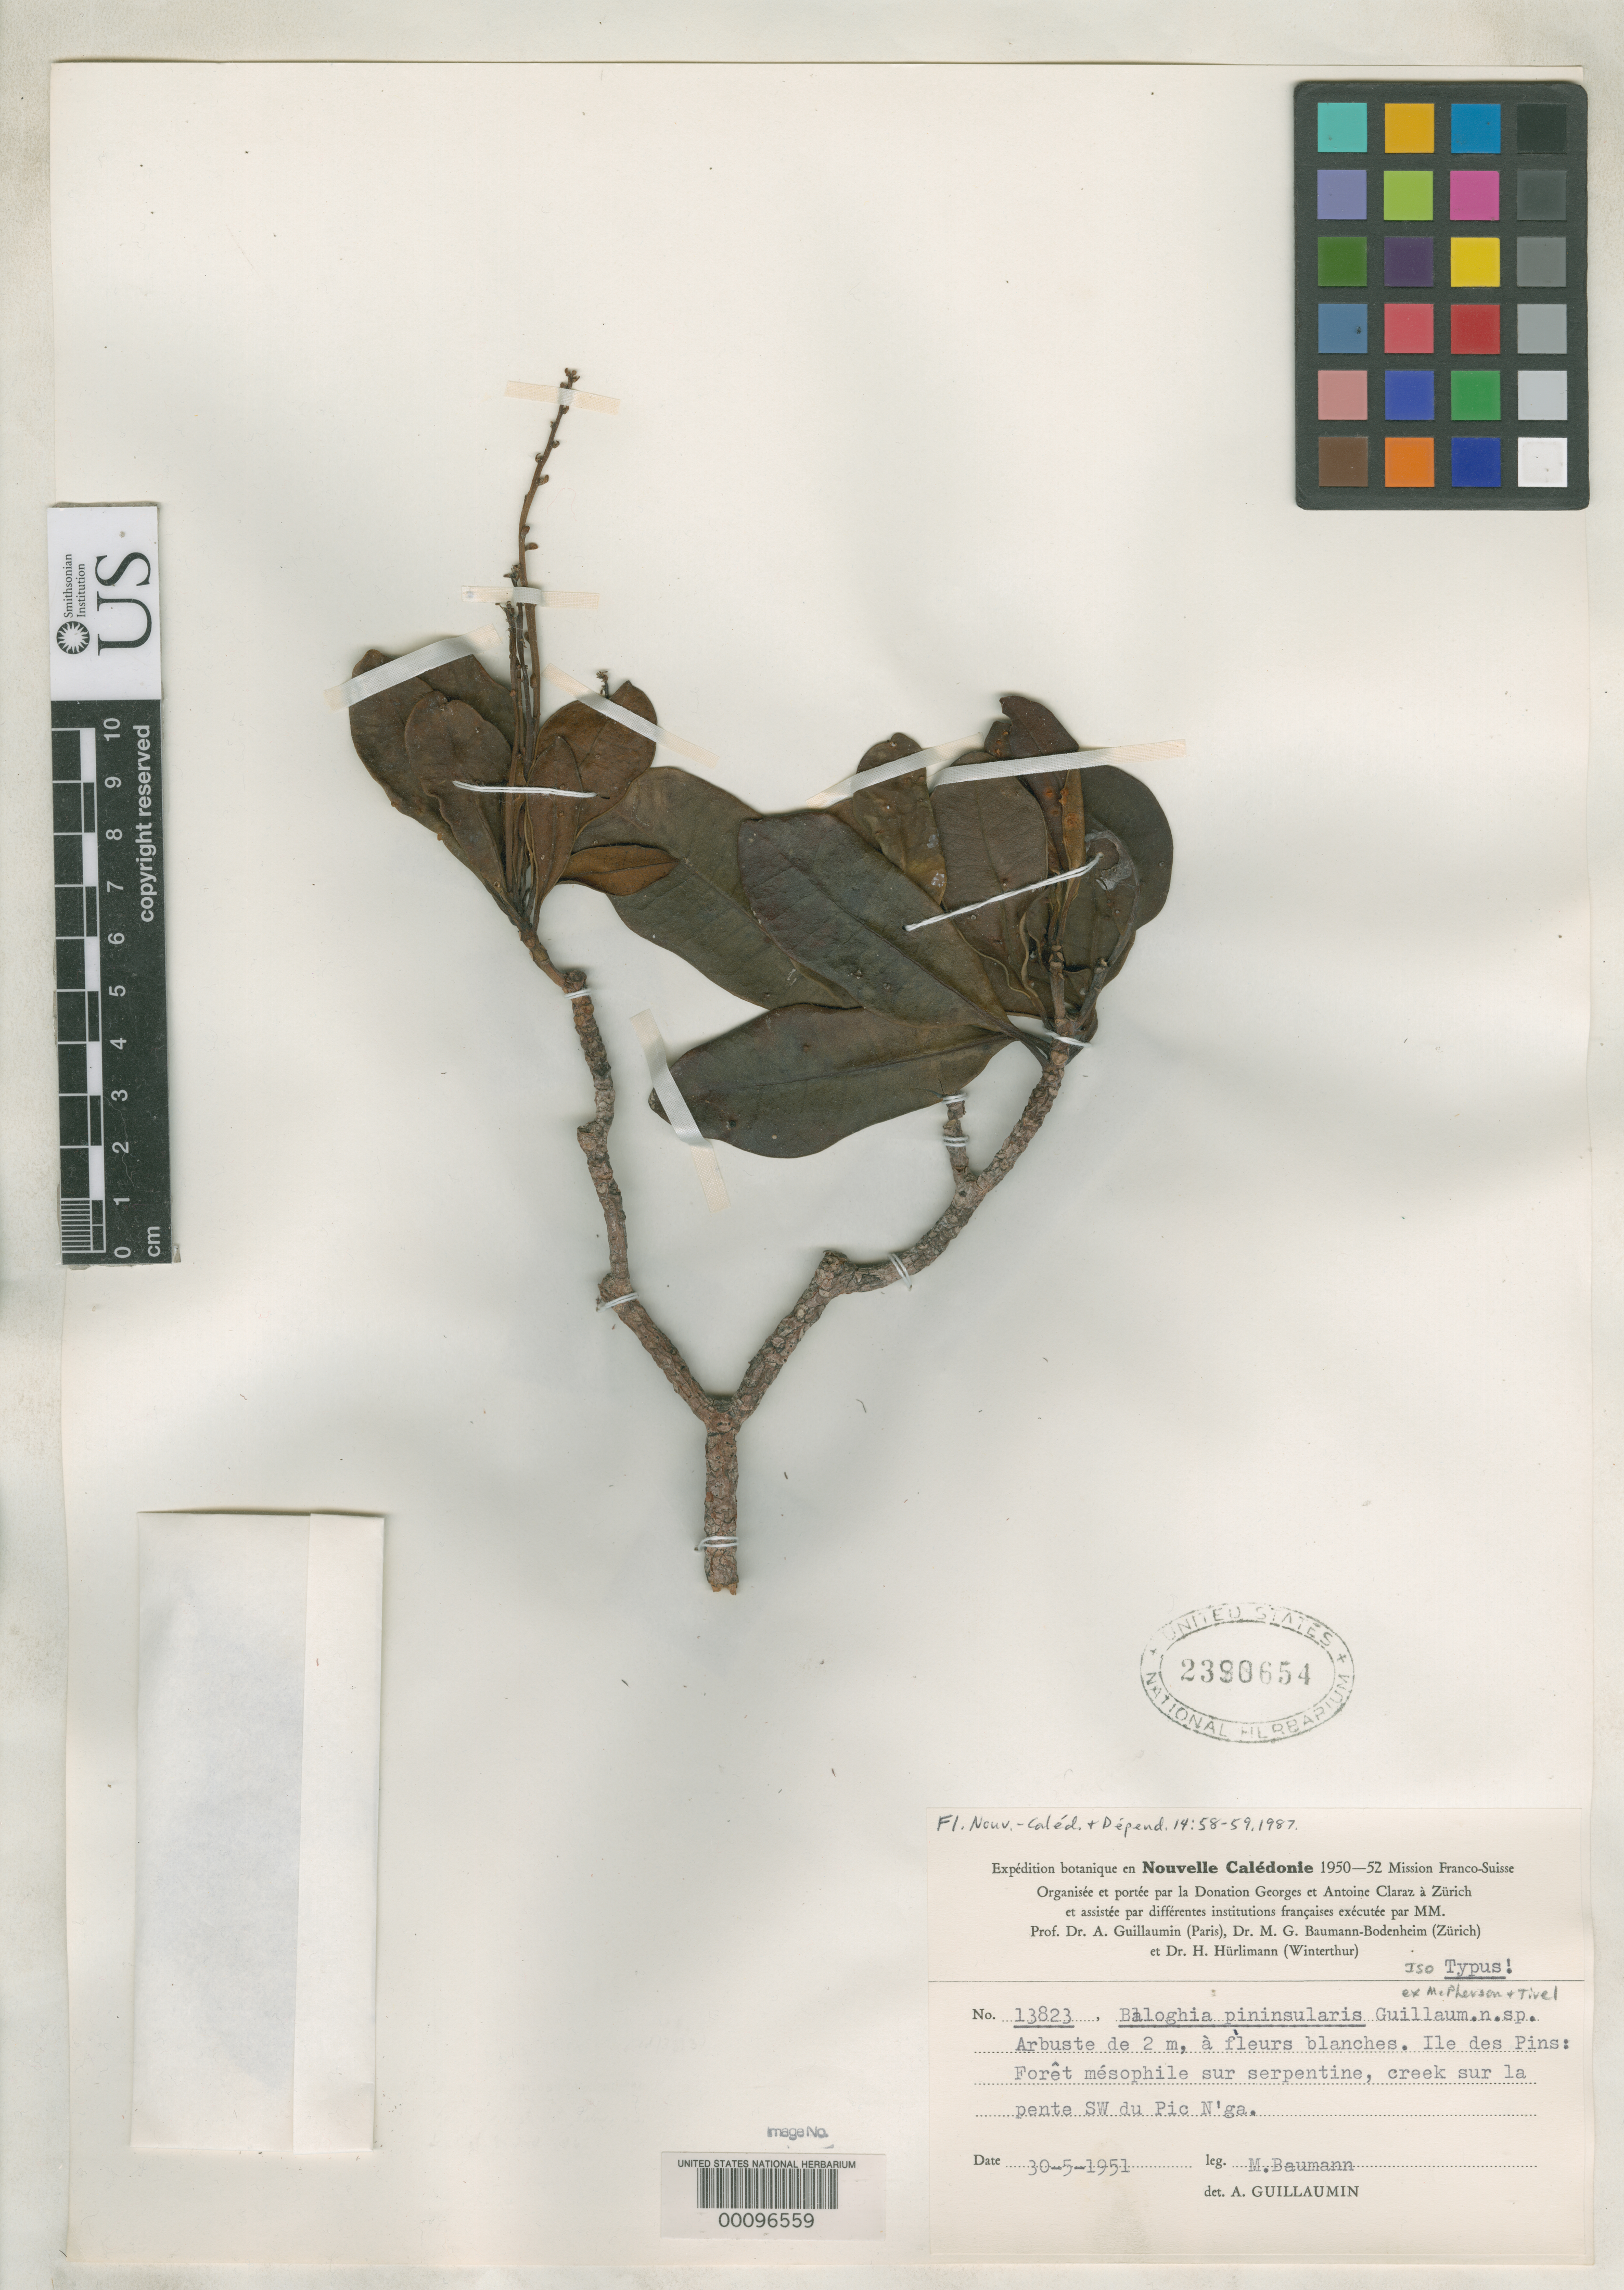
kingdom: Plantae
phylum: Tracheophyta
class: Magnoliopsida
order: Malpighiales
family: Euphorbiaceae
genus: Baloghia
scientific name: Baloghia pininsularis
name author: Guillaumin in McPherson & Tivel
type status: Isotype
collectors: M. G. Baumann-Bodenheim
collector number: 13823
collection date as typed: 30 May 1951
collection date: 1951-05-30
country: New Caledonia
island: Ile des Pins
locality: Ile des Pins: Foret mesophile sur serpentine, creek sur la pente SW du Pic N'ga.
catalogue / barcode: US 2390654